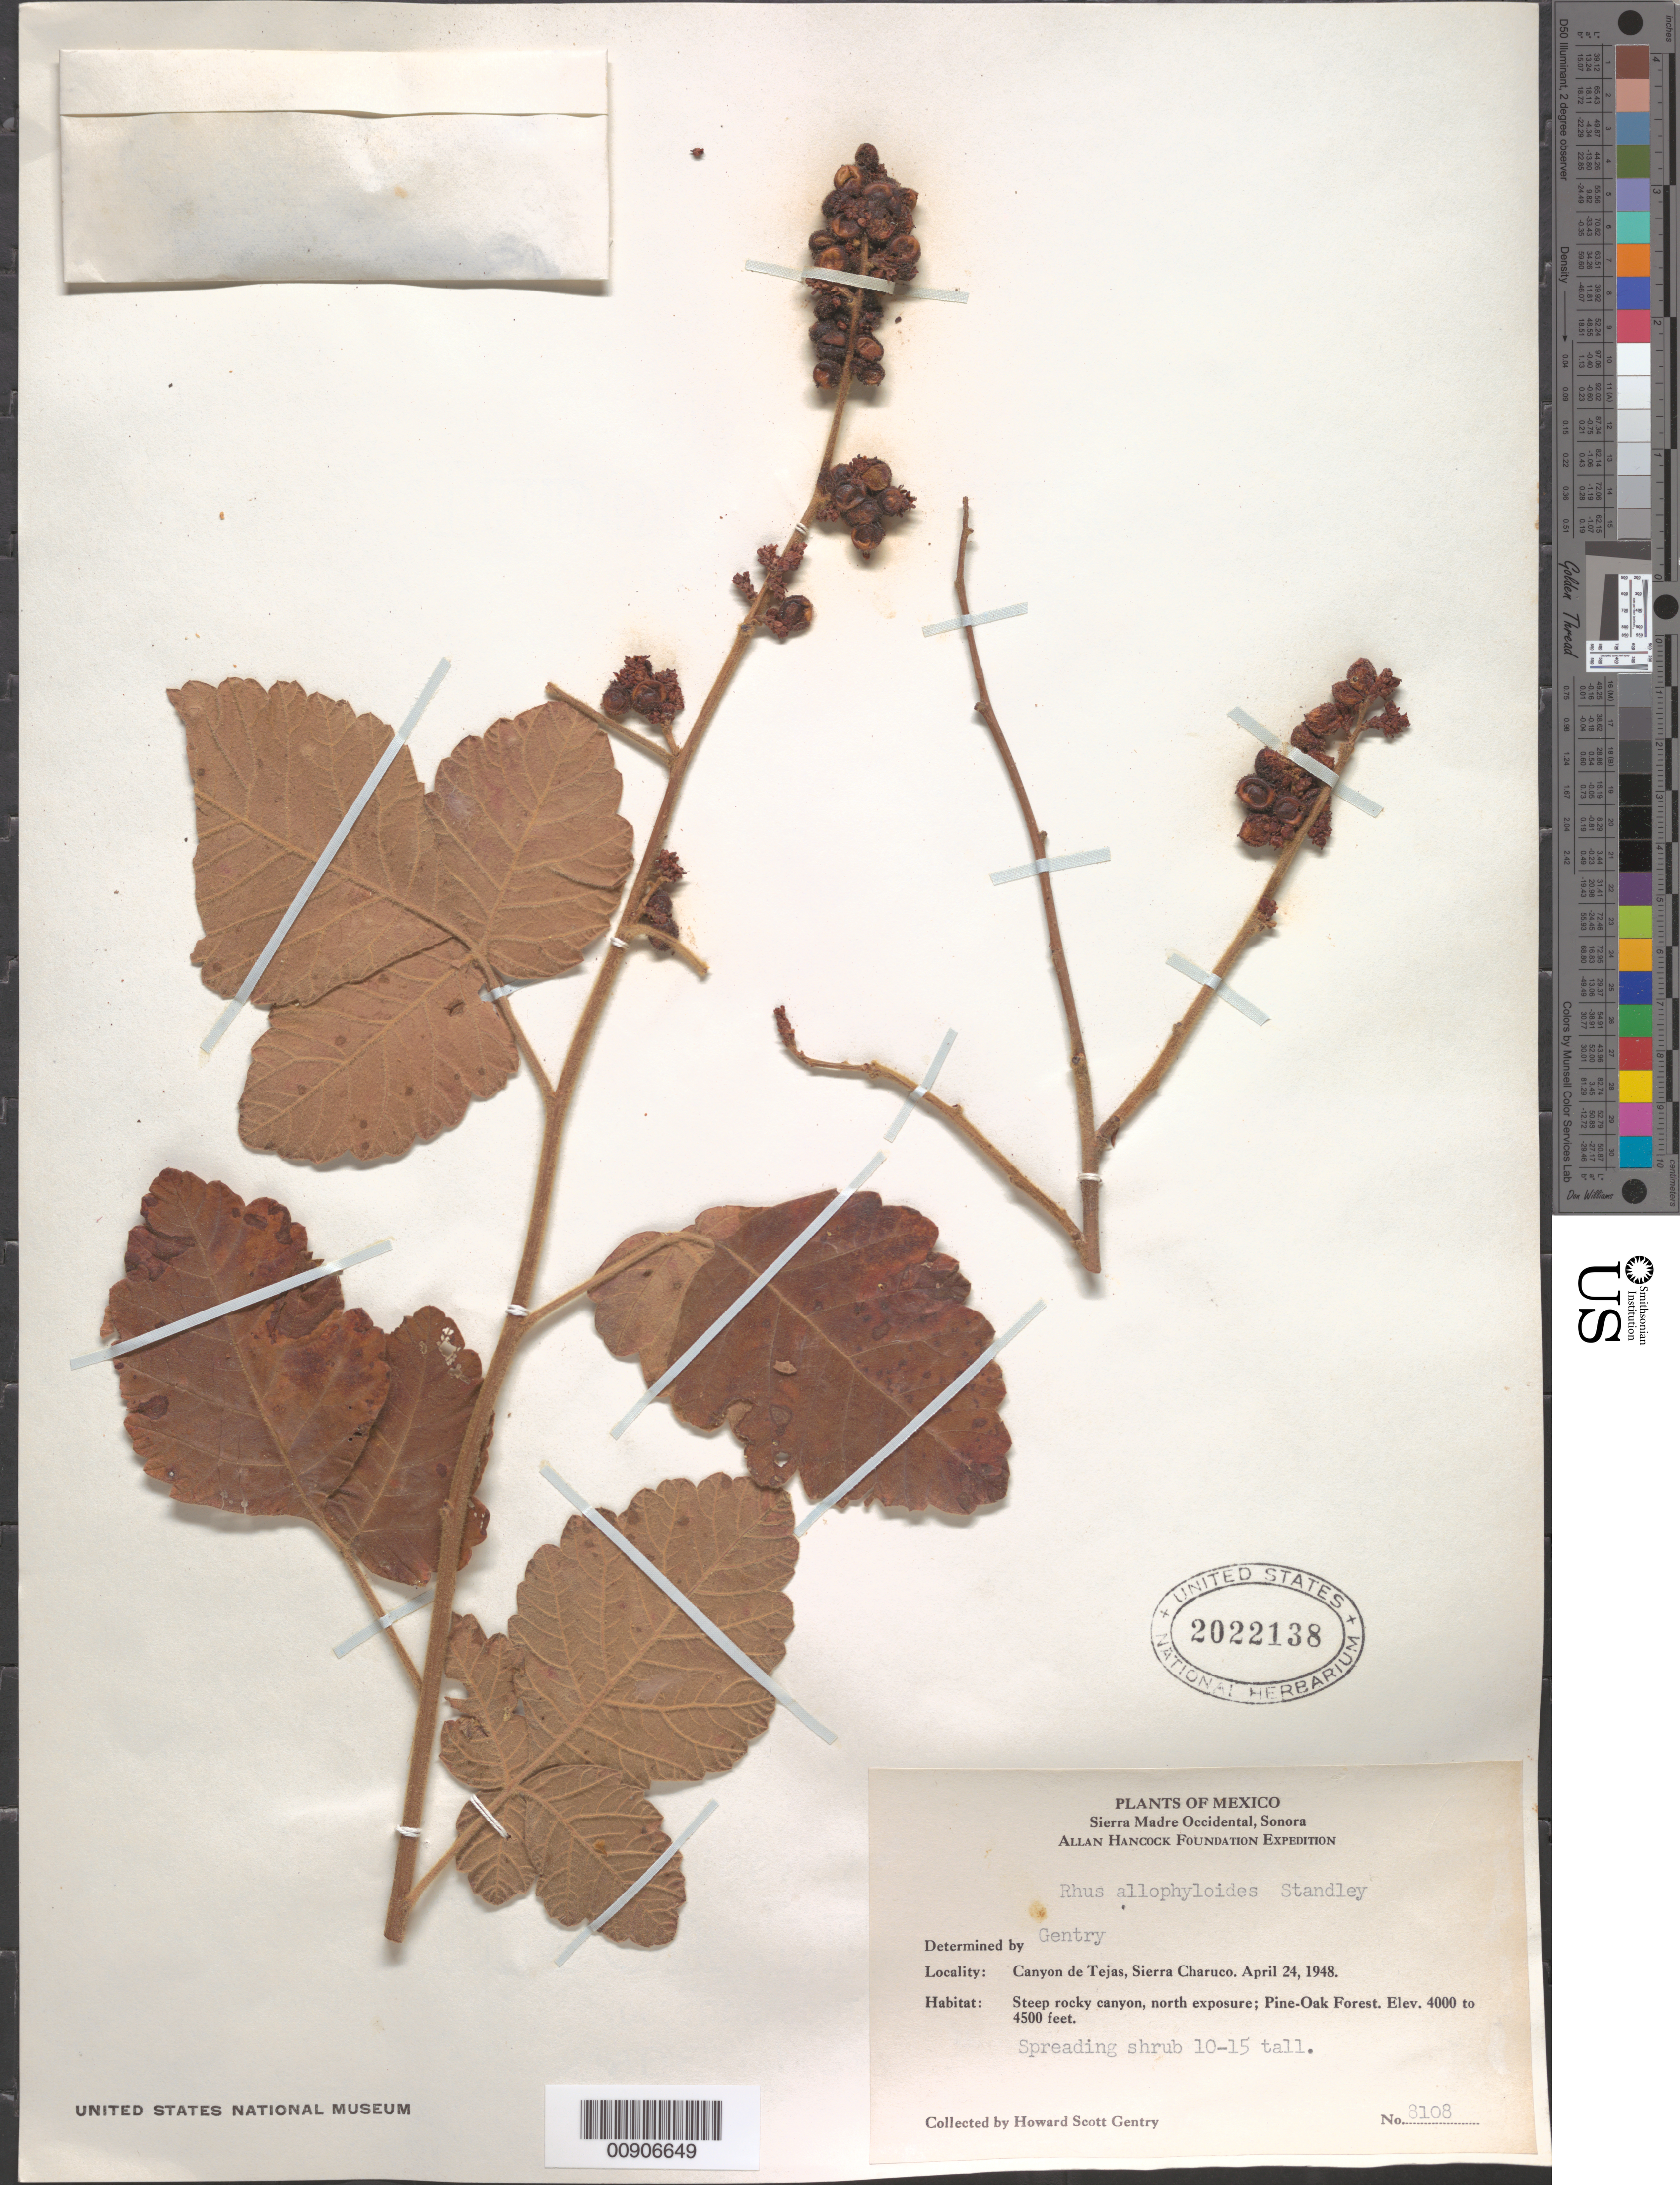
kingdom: Plantae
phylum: Tracheophyta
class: Magnoliopsida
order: Sapindales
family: Anacardiaceae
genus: Rhus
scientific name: Rhus allophyloides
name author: Standl.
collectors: H. S. Gentry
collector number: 8108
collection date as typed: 24 Apr 1948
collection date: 1948-04-24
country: Mexico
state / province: Sonora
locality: Sonora: Canyon de Tejas, Sierra Charuco.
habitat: Steep rocky canyon, north exposure; Pine-Oak Forest.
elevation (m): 1219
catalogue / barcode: US 2022138